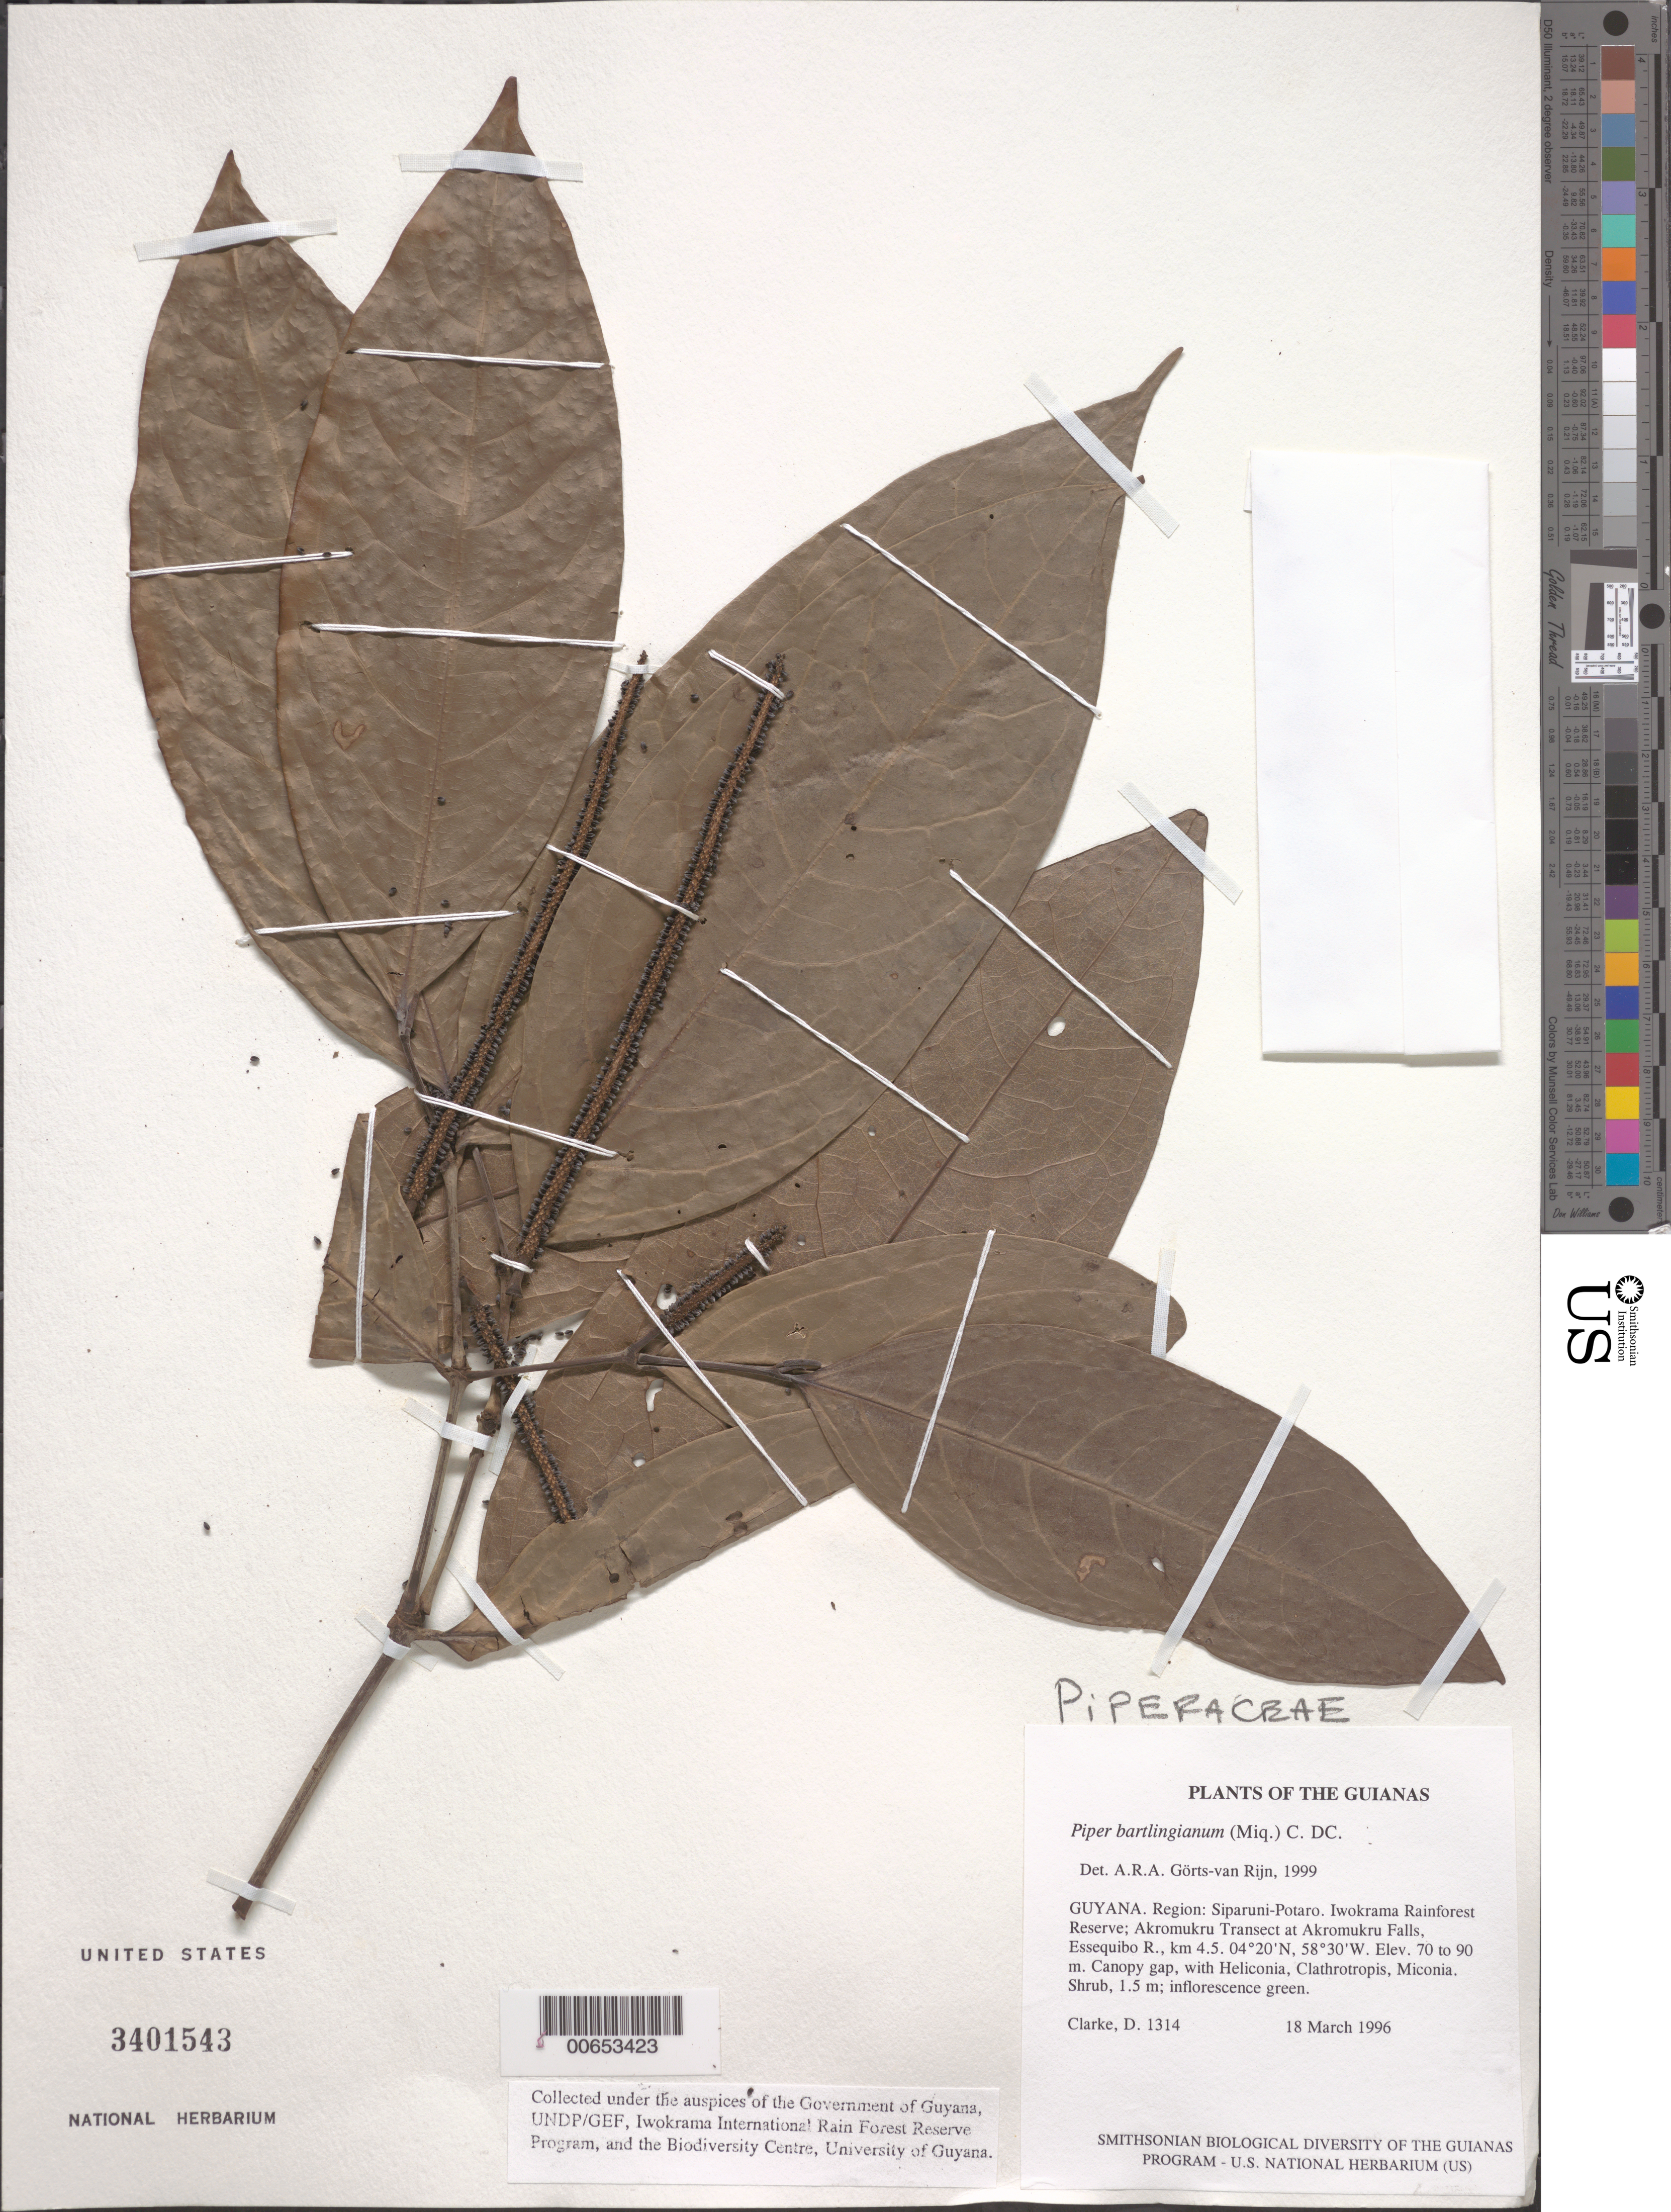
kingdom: Plantae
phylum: Tracheophyta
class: Magnoliopsida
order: Piperales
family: Piperaceae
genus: Piper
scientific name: Piper bartlingianum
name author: (Miq.) C. DC.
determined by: Görts-van Rijn, A. R. A.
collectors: H. D. Clarke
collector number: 1314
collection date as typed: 18 March 1996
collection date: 1996-03-18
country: Guyana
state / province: Potaro-Siparuni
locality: Iwokrama Rainforest Reserve; Akromukru Transect at Akromukru Falls, Essequibo R., km 4.5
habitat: Canopy gap, with Heliconia, Clathrotropis, Miconia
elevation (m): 70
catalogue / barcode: US 3401543